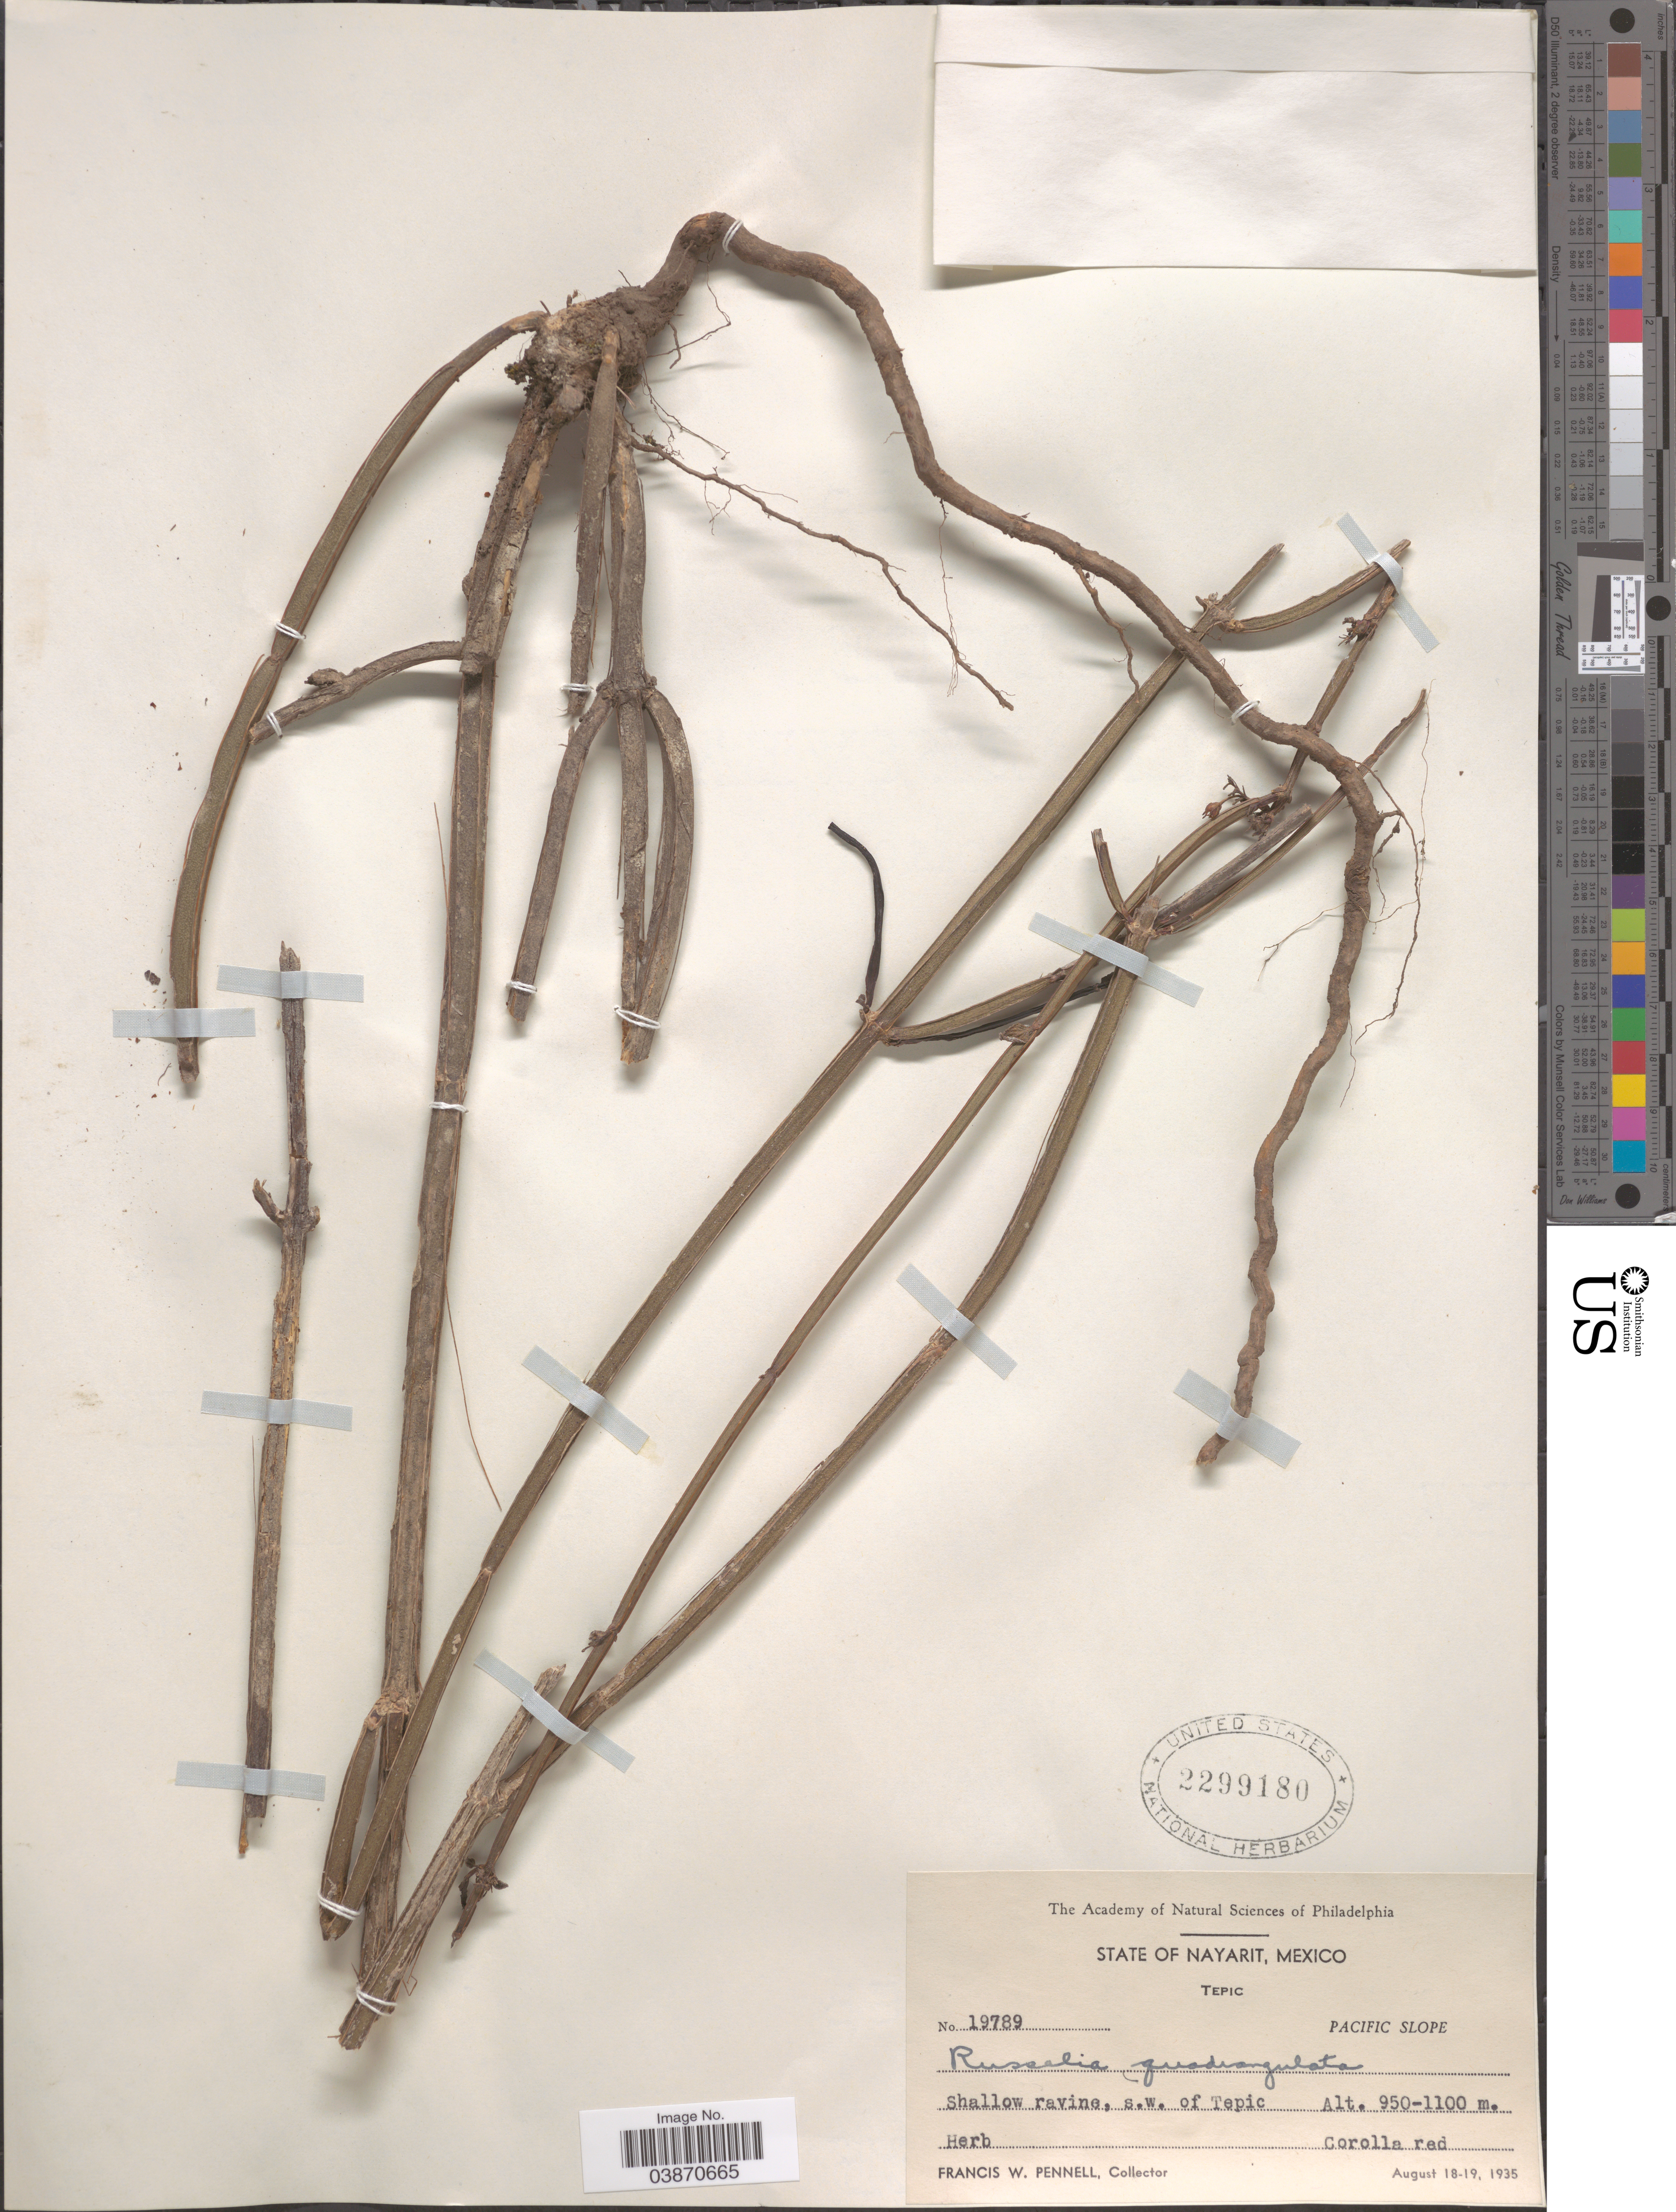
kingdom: Plantae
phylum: Tracheophyta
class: Magnoliopsida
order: Lamiales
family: Plantaginaceae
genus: Russelia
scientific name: Russelia quadrangulata Pennell sp. nov. ined.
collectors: F. W. Pennell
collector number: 19789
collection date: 1935-08-18/1935-08-19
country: Mexico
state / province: Nayarit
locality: Tepic. Pacific Slope. Shallow ravine, s.w. of Tepic.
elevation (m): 950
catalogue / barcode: US 2299180